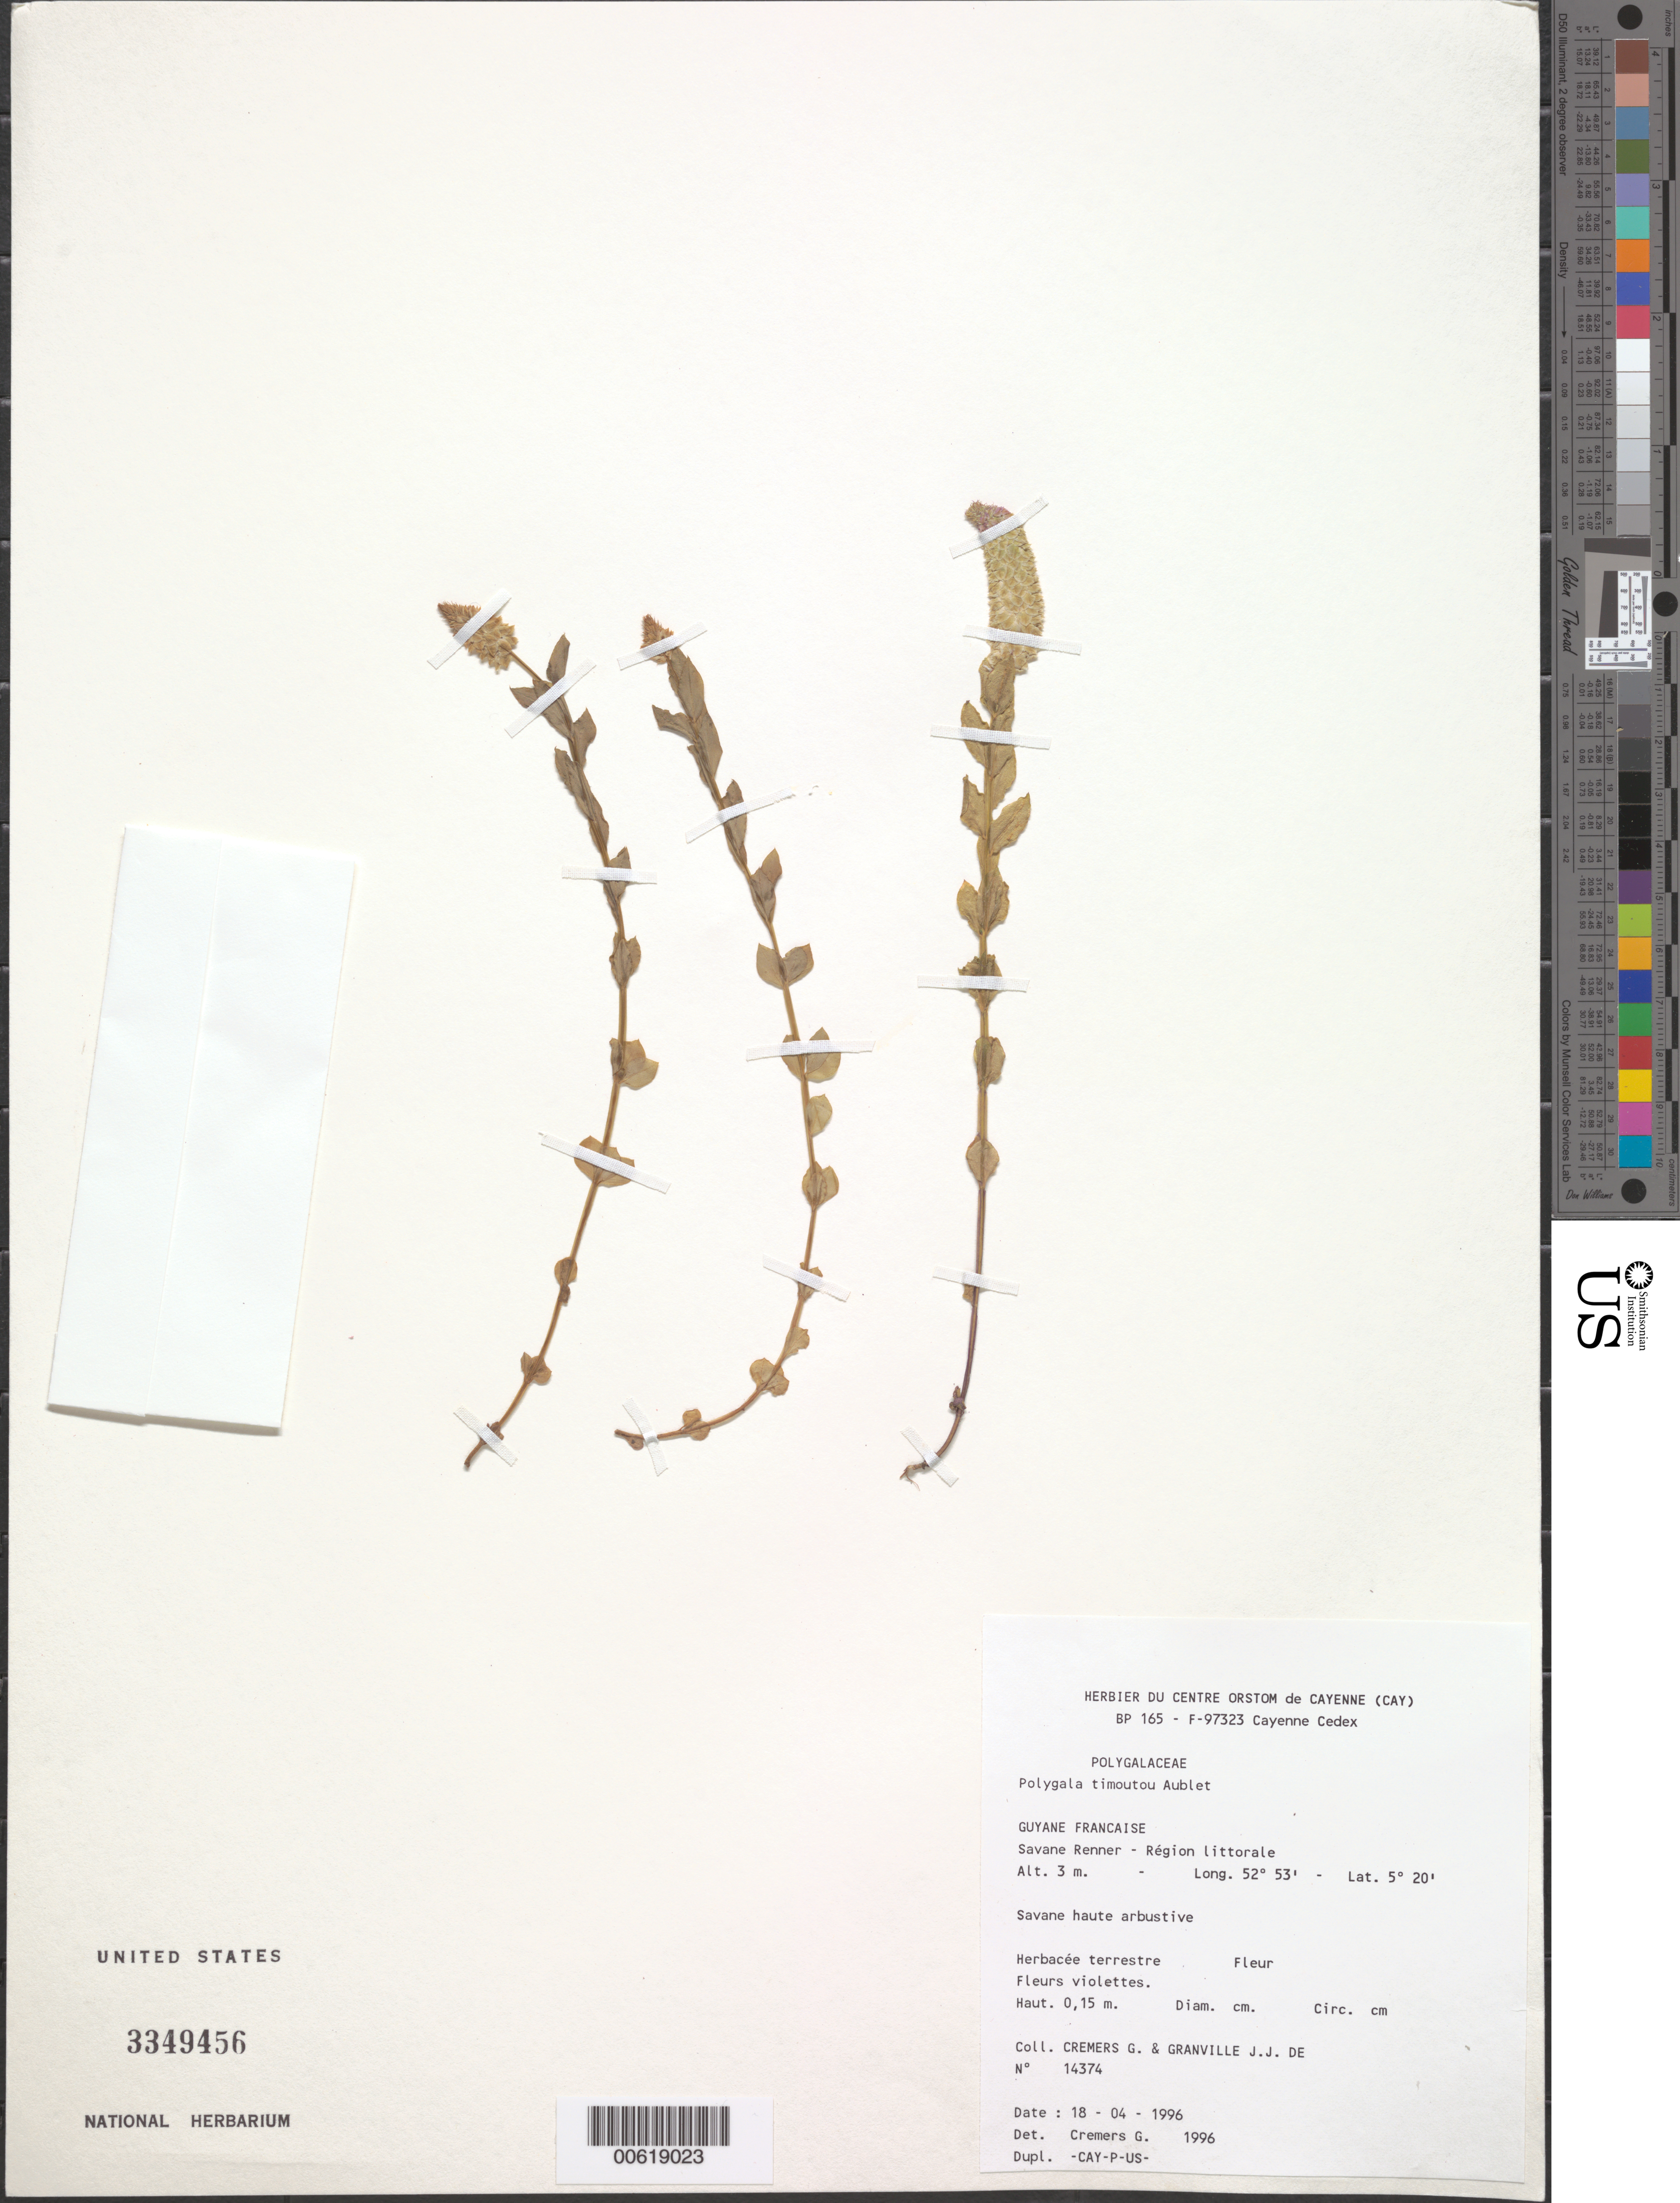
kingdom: Plantae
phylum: Tracheophyta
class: Magnoliopsida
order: Fabales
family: Polygalaceae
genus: Polygala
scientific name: Polygala timoutou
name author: Aubl.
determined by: Cremers, Georges A.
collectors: G. Cremers & J.-J. de Granville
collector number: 14374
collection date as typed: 18-Apr-96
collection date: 1996-04-18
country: French Guiana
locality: Savane Renner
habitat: Savane haute arbustive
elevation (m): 3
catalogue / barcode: US 3349456